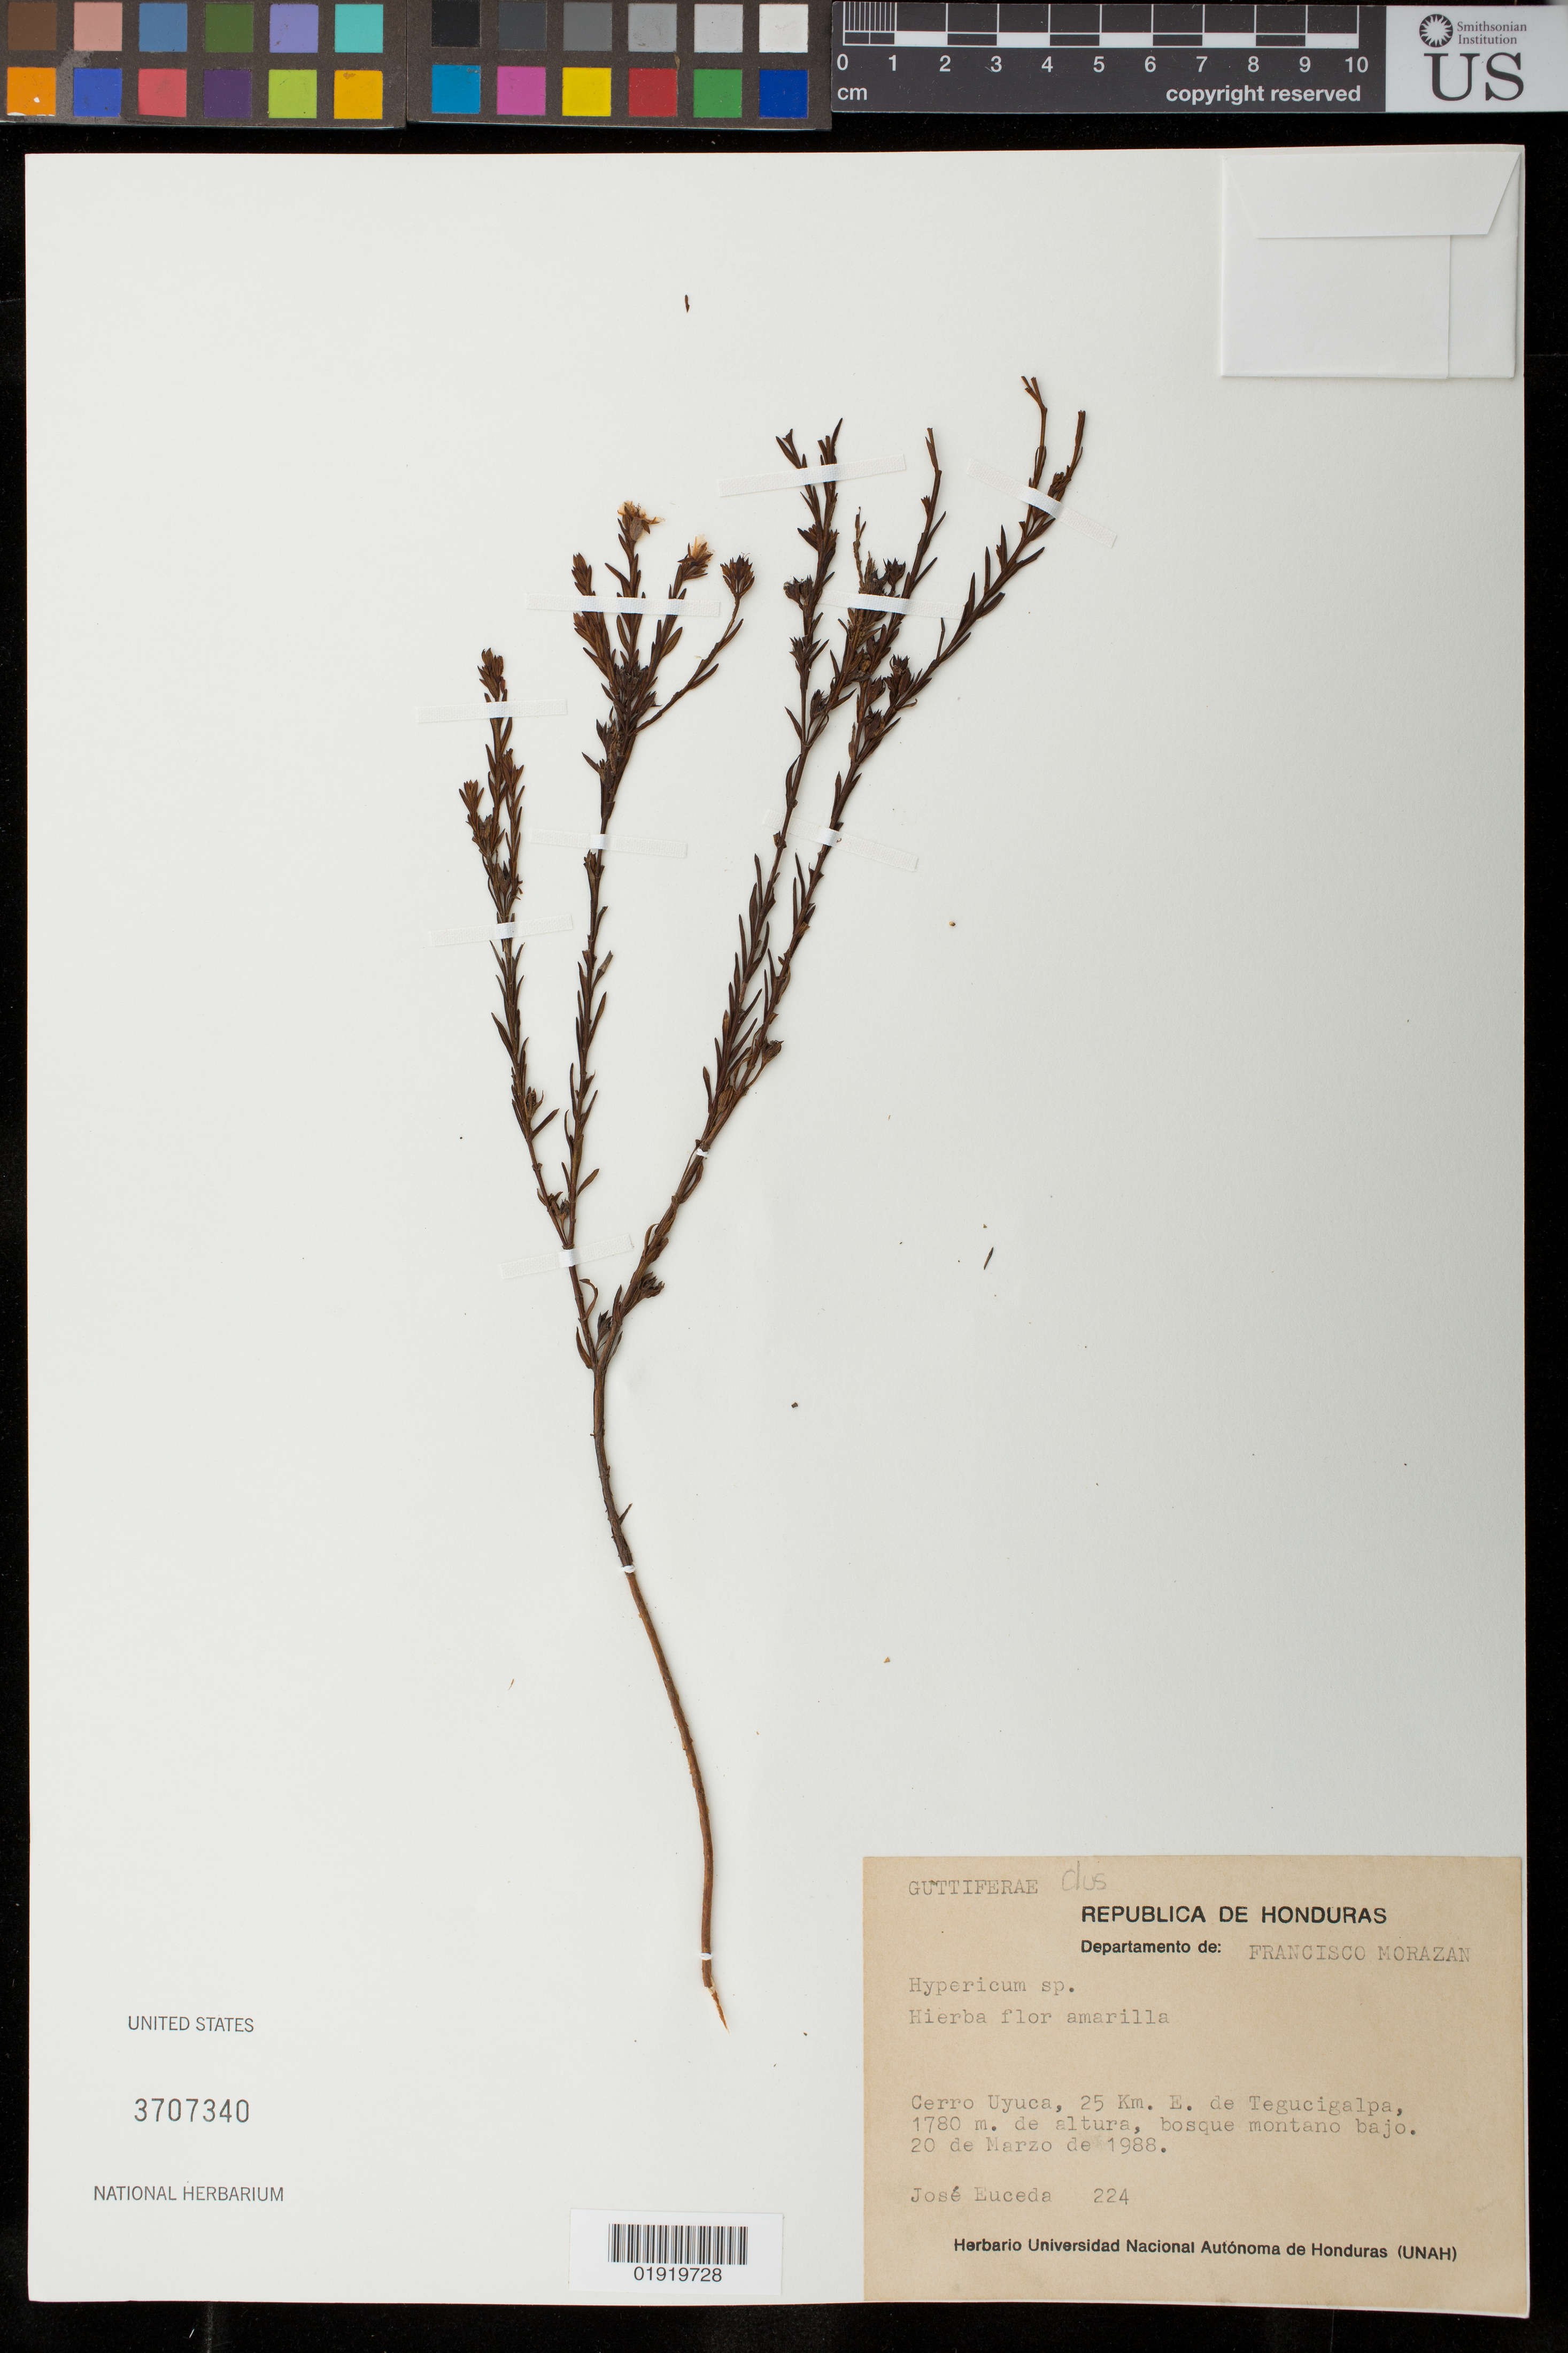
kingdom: Plantae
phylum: Tracheophyta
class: Magnoliopsida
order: Malpighiales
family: Hypericaceae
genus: Hypericum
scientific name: Hypericum sp.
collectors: J. Euceda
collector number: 224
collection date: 1988-03-20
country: Honduras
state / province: Fco. Morazán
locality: Departamento de: Francisco Morazan. Cerro Uyuca, 25 Km E. de Tegucigalpa.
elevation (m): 1780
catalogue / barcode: US 3707340